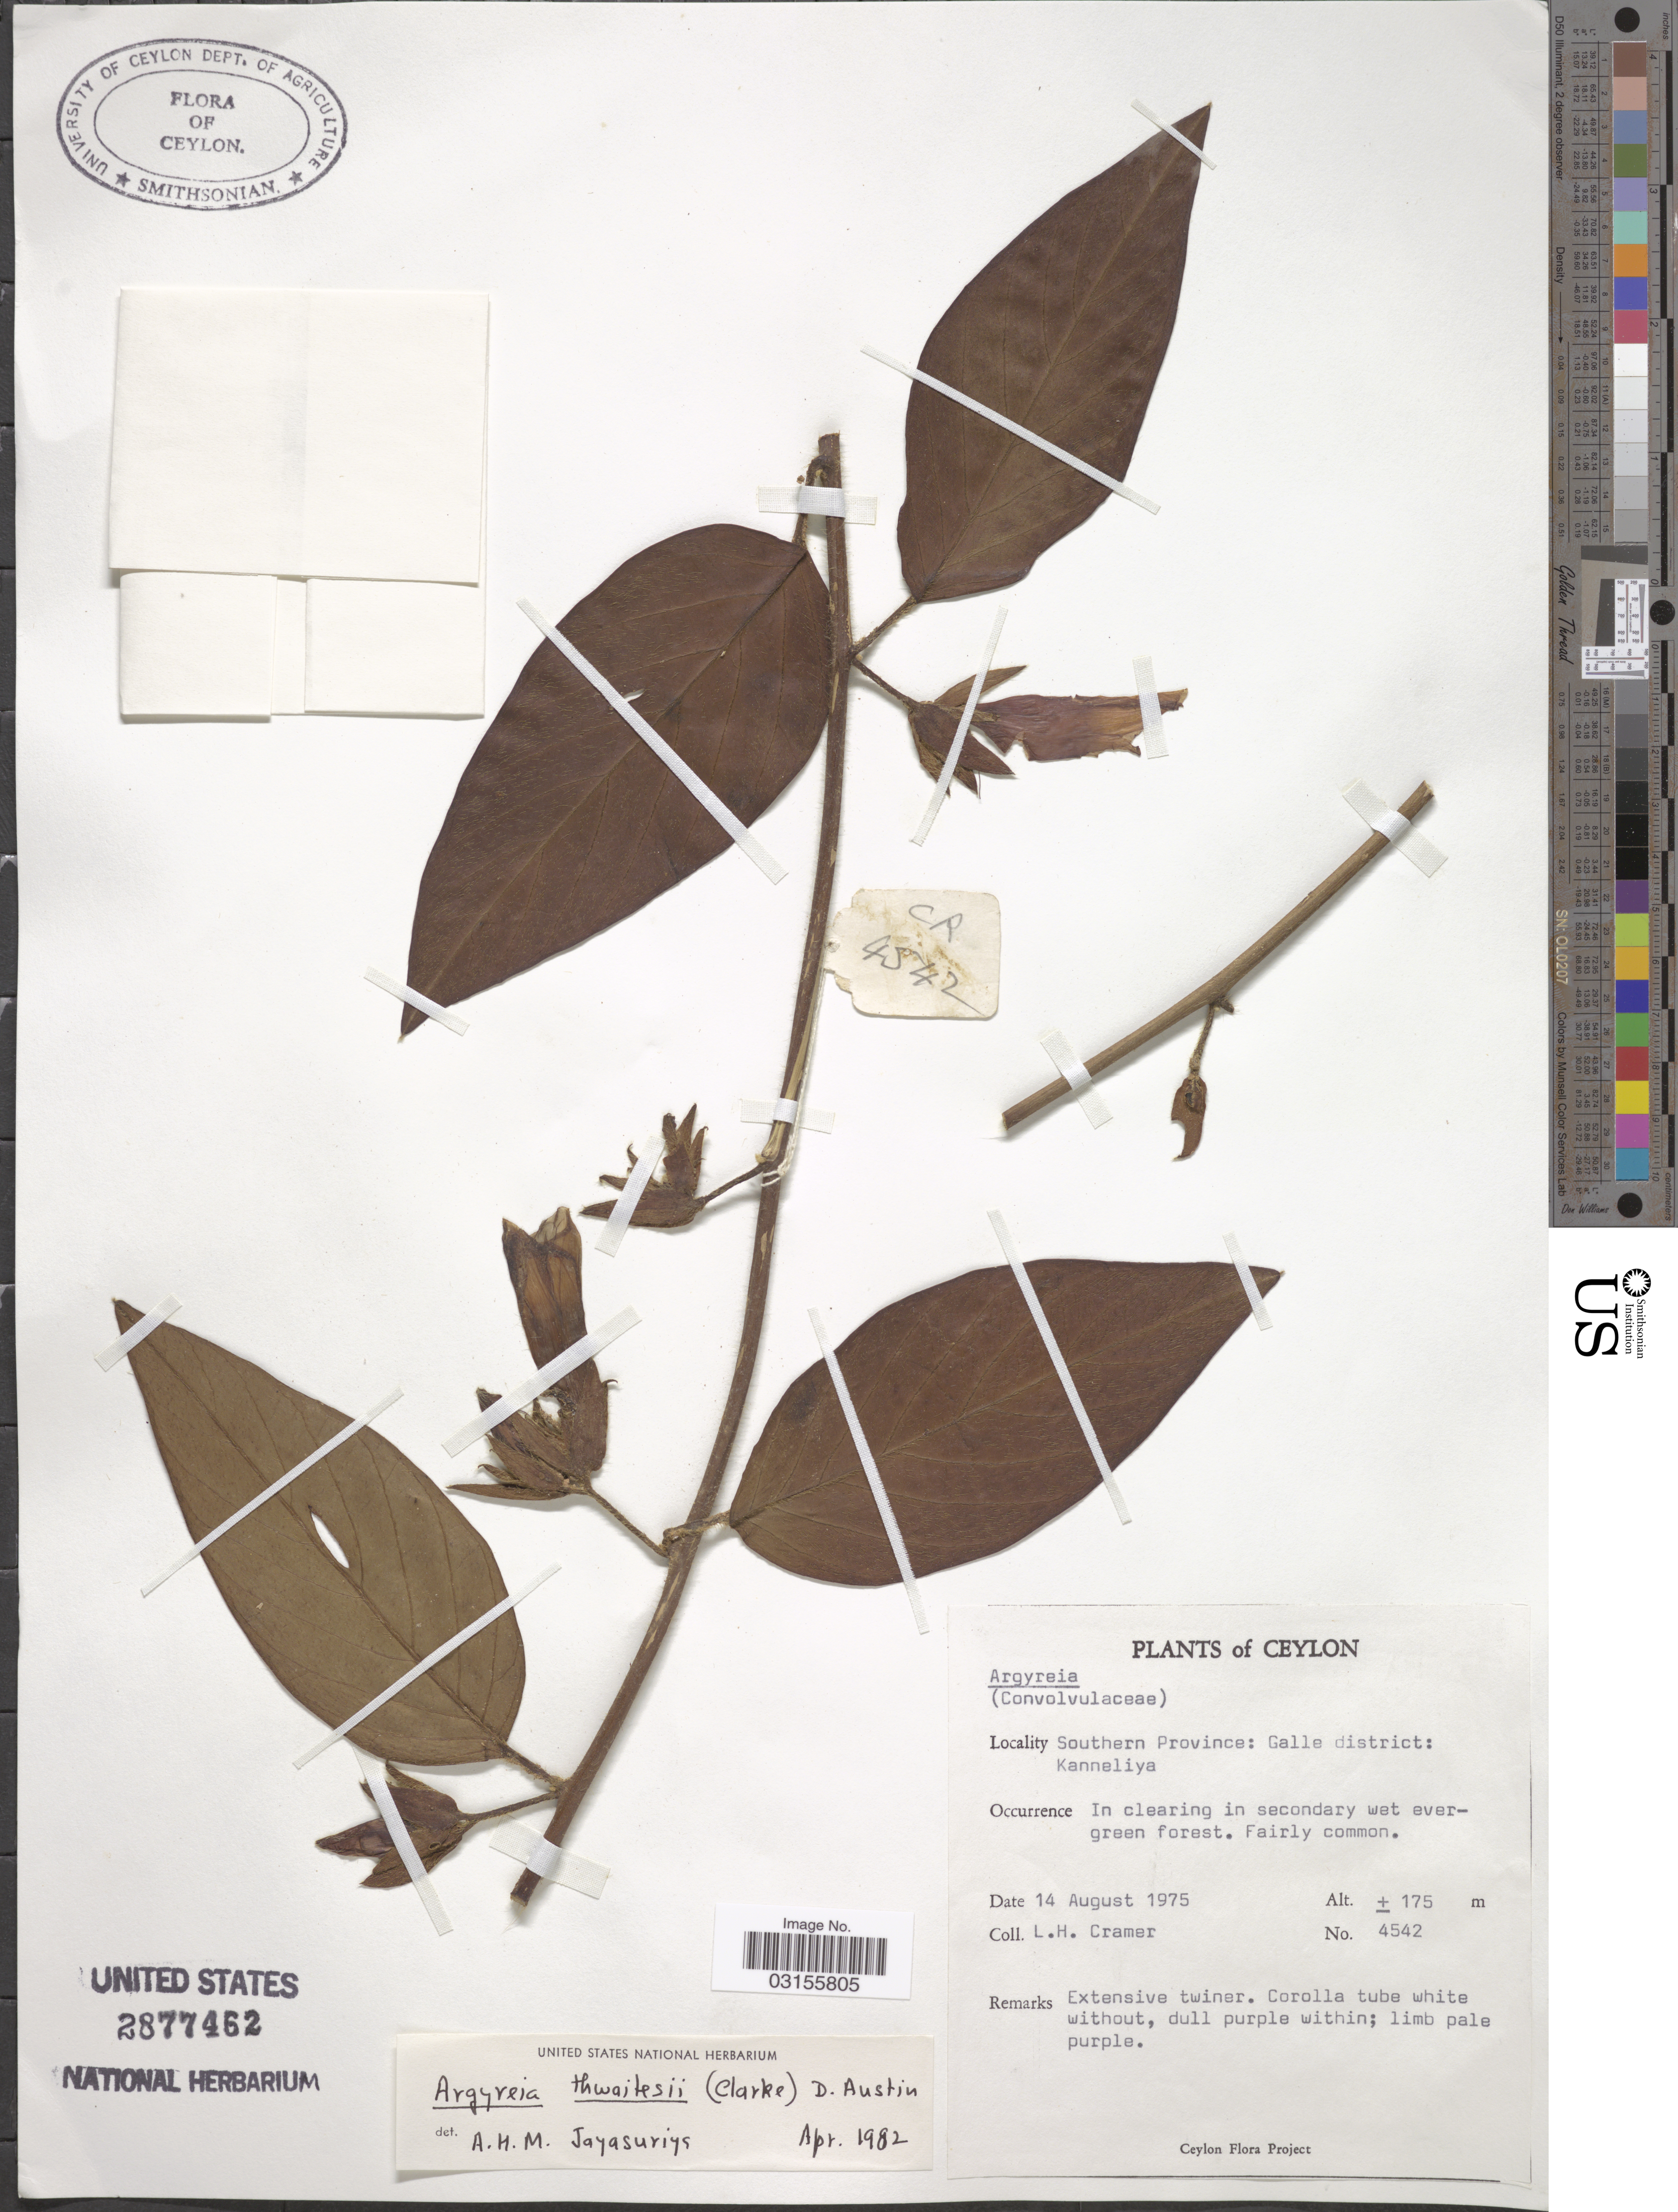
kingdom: Plantae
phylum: Tracheophyta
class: Magnoliopsida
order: Solanales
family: Convolvulaceae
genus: Argyreia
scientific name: Argyreia thwaitesii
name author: D.F. Austin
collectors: L. H. Cramer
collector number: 4542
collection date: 1975-08-14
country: Sri Lanka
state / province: Southern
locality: Ceylon. Galle district: Kanneliya.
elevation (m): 175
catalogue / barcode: US 2877462